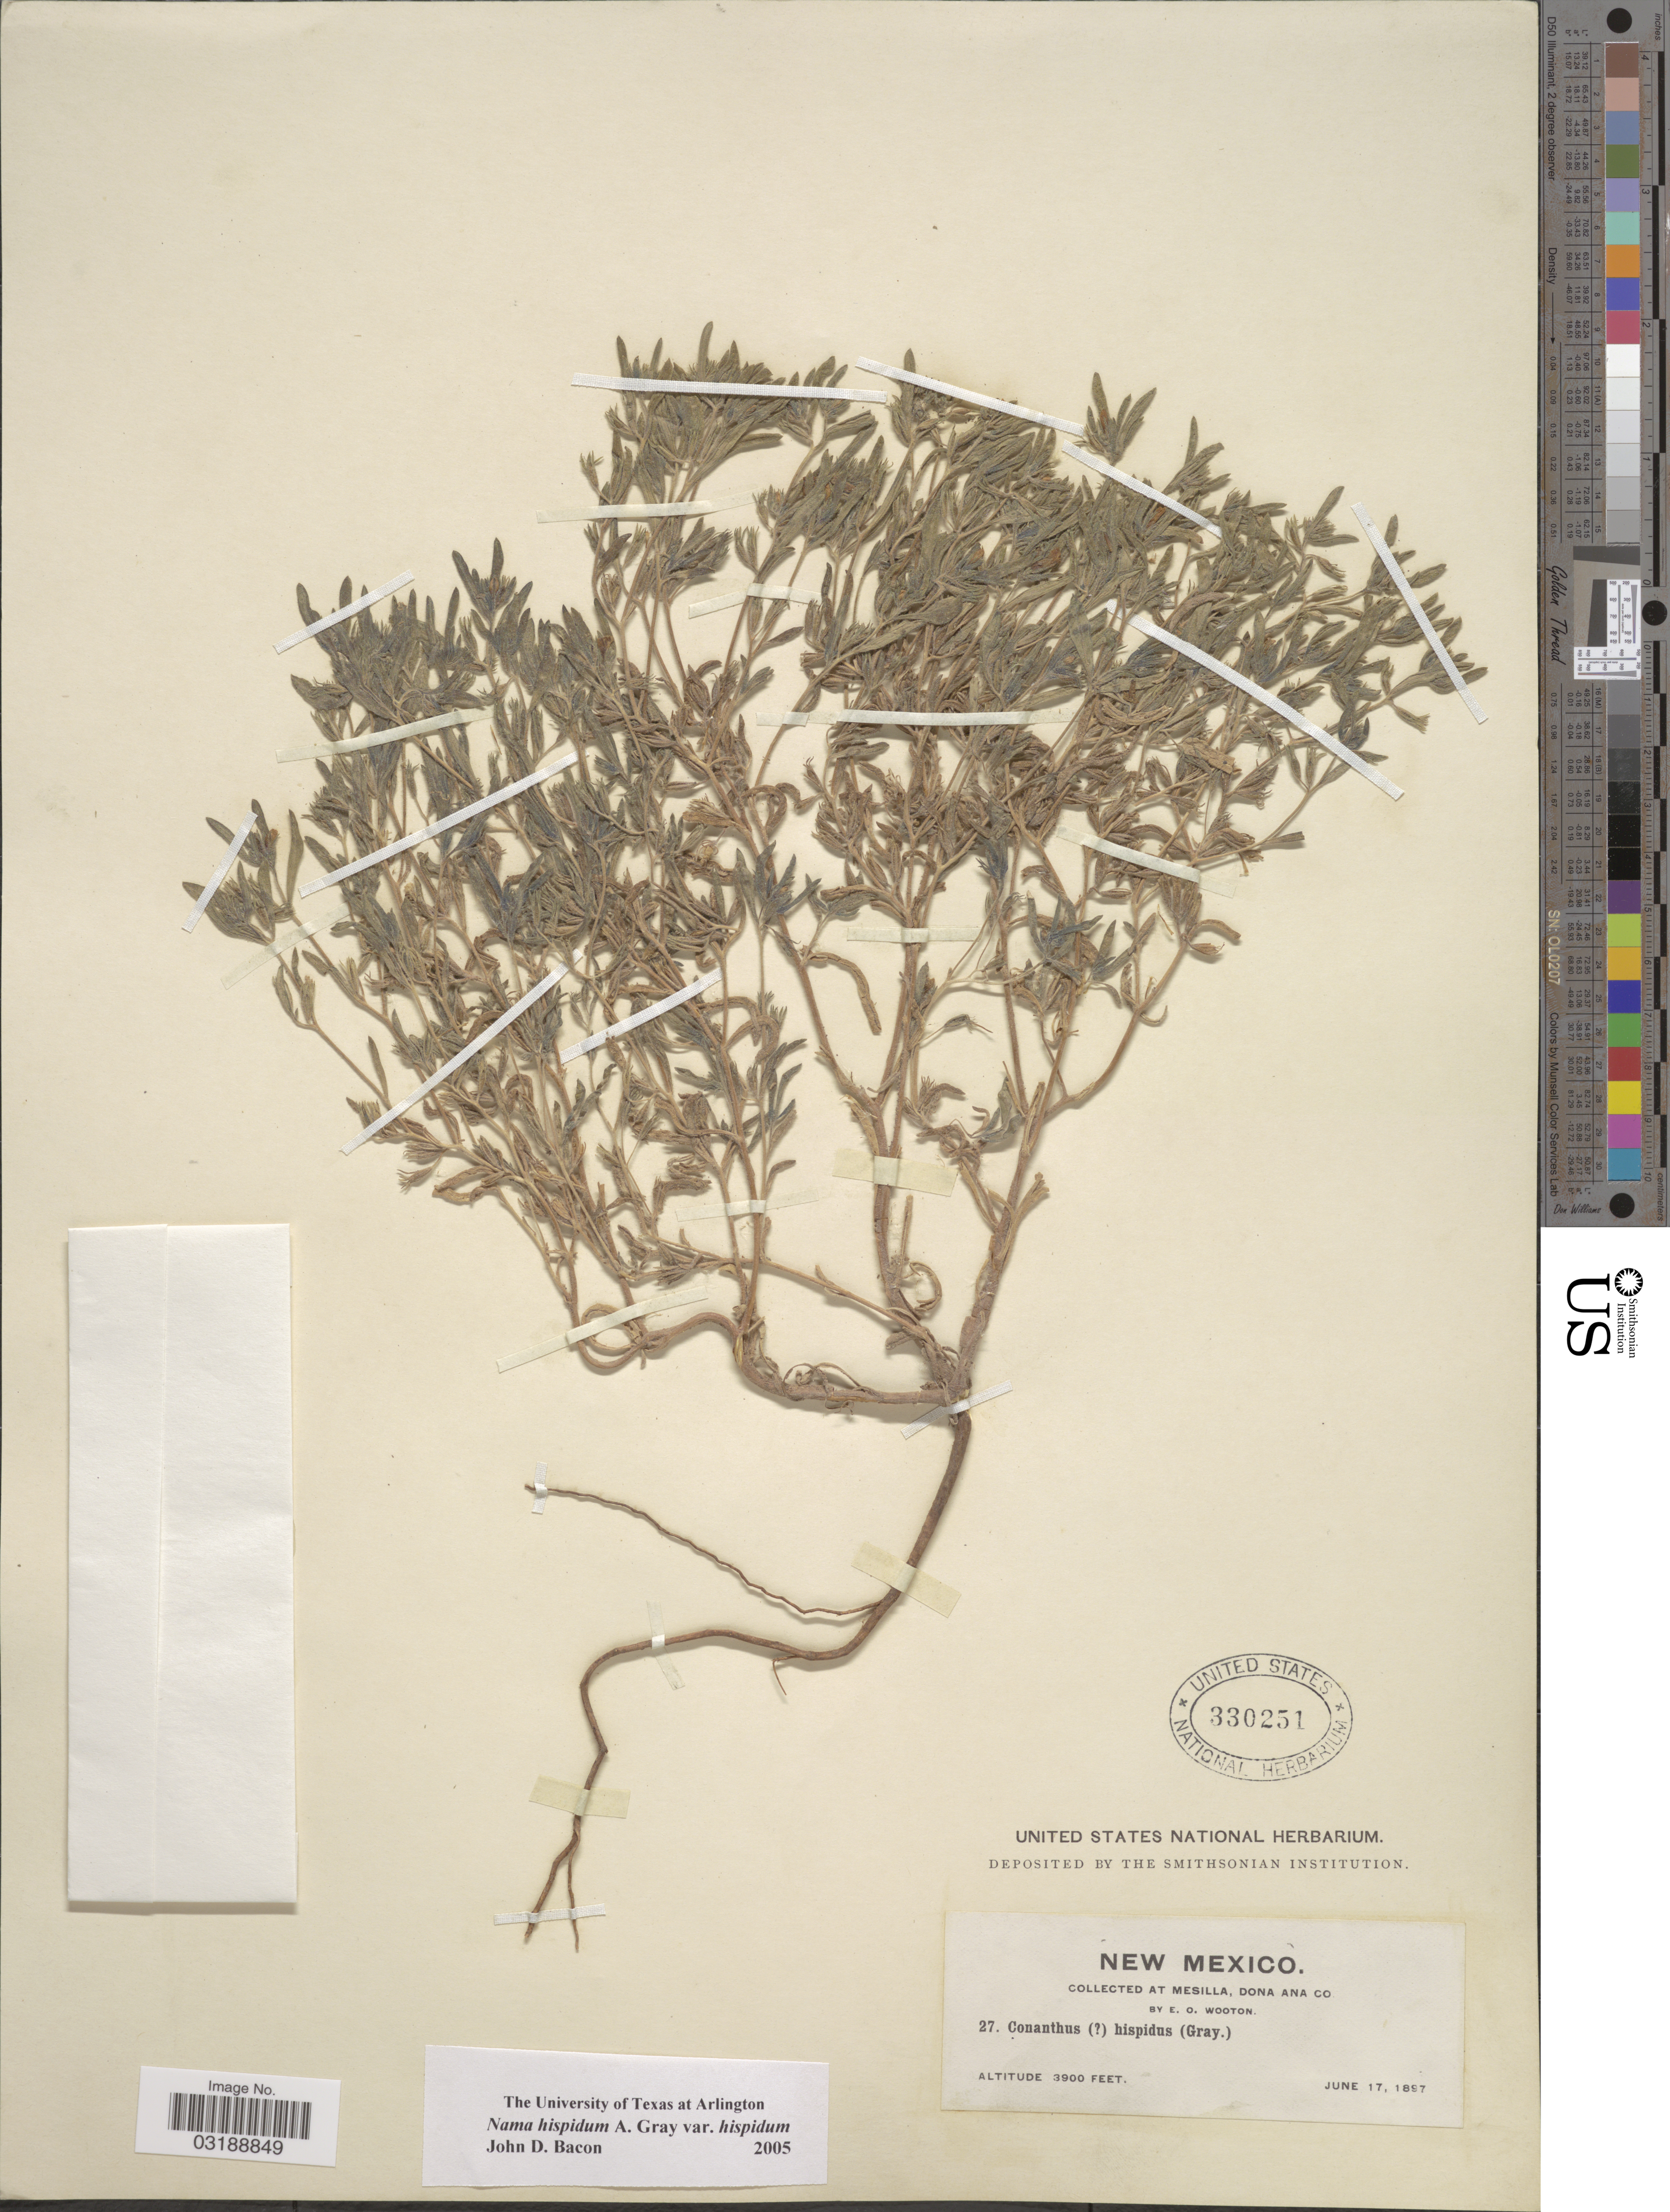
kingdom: Plantae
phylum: Tracheophyta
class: Magnoliopsida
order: Boraginales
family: Namaceae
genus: Nama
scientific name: Nama hispida var. hispida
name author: A. Gray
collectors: E. O. Wooton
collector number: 27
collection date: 1897-06-17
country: United States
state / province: New Mexico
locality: Collected at Mesilla, Dona Ana Co.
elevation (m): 1189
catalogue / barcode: US 330251